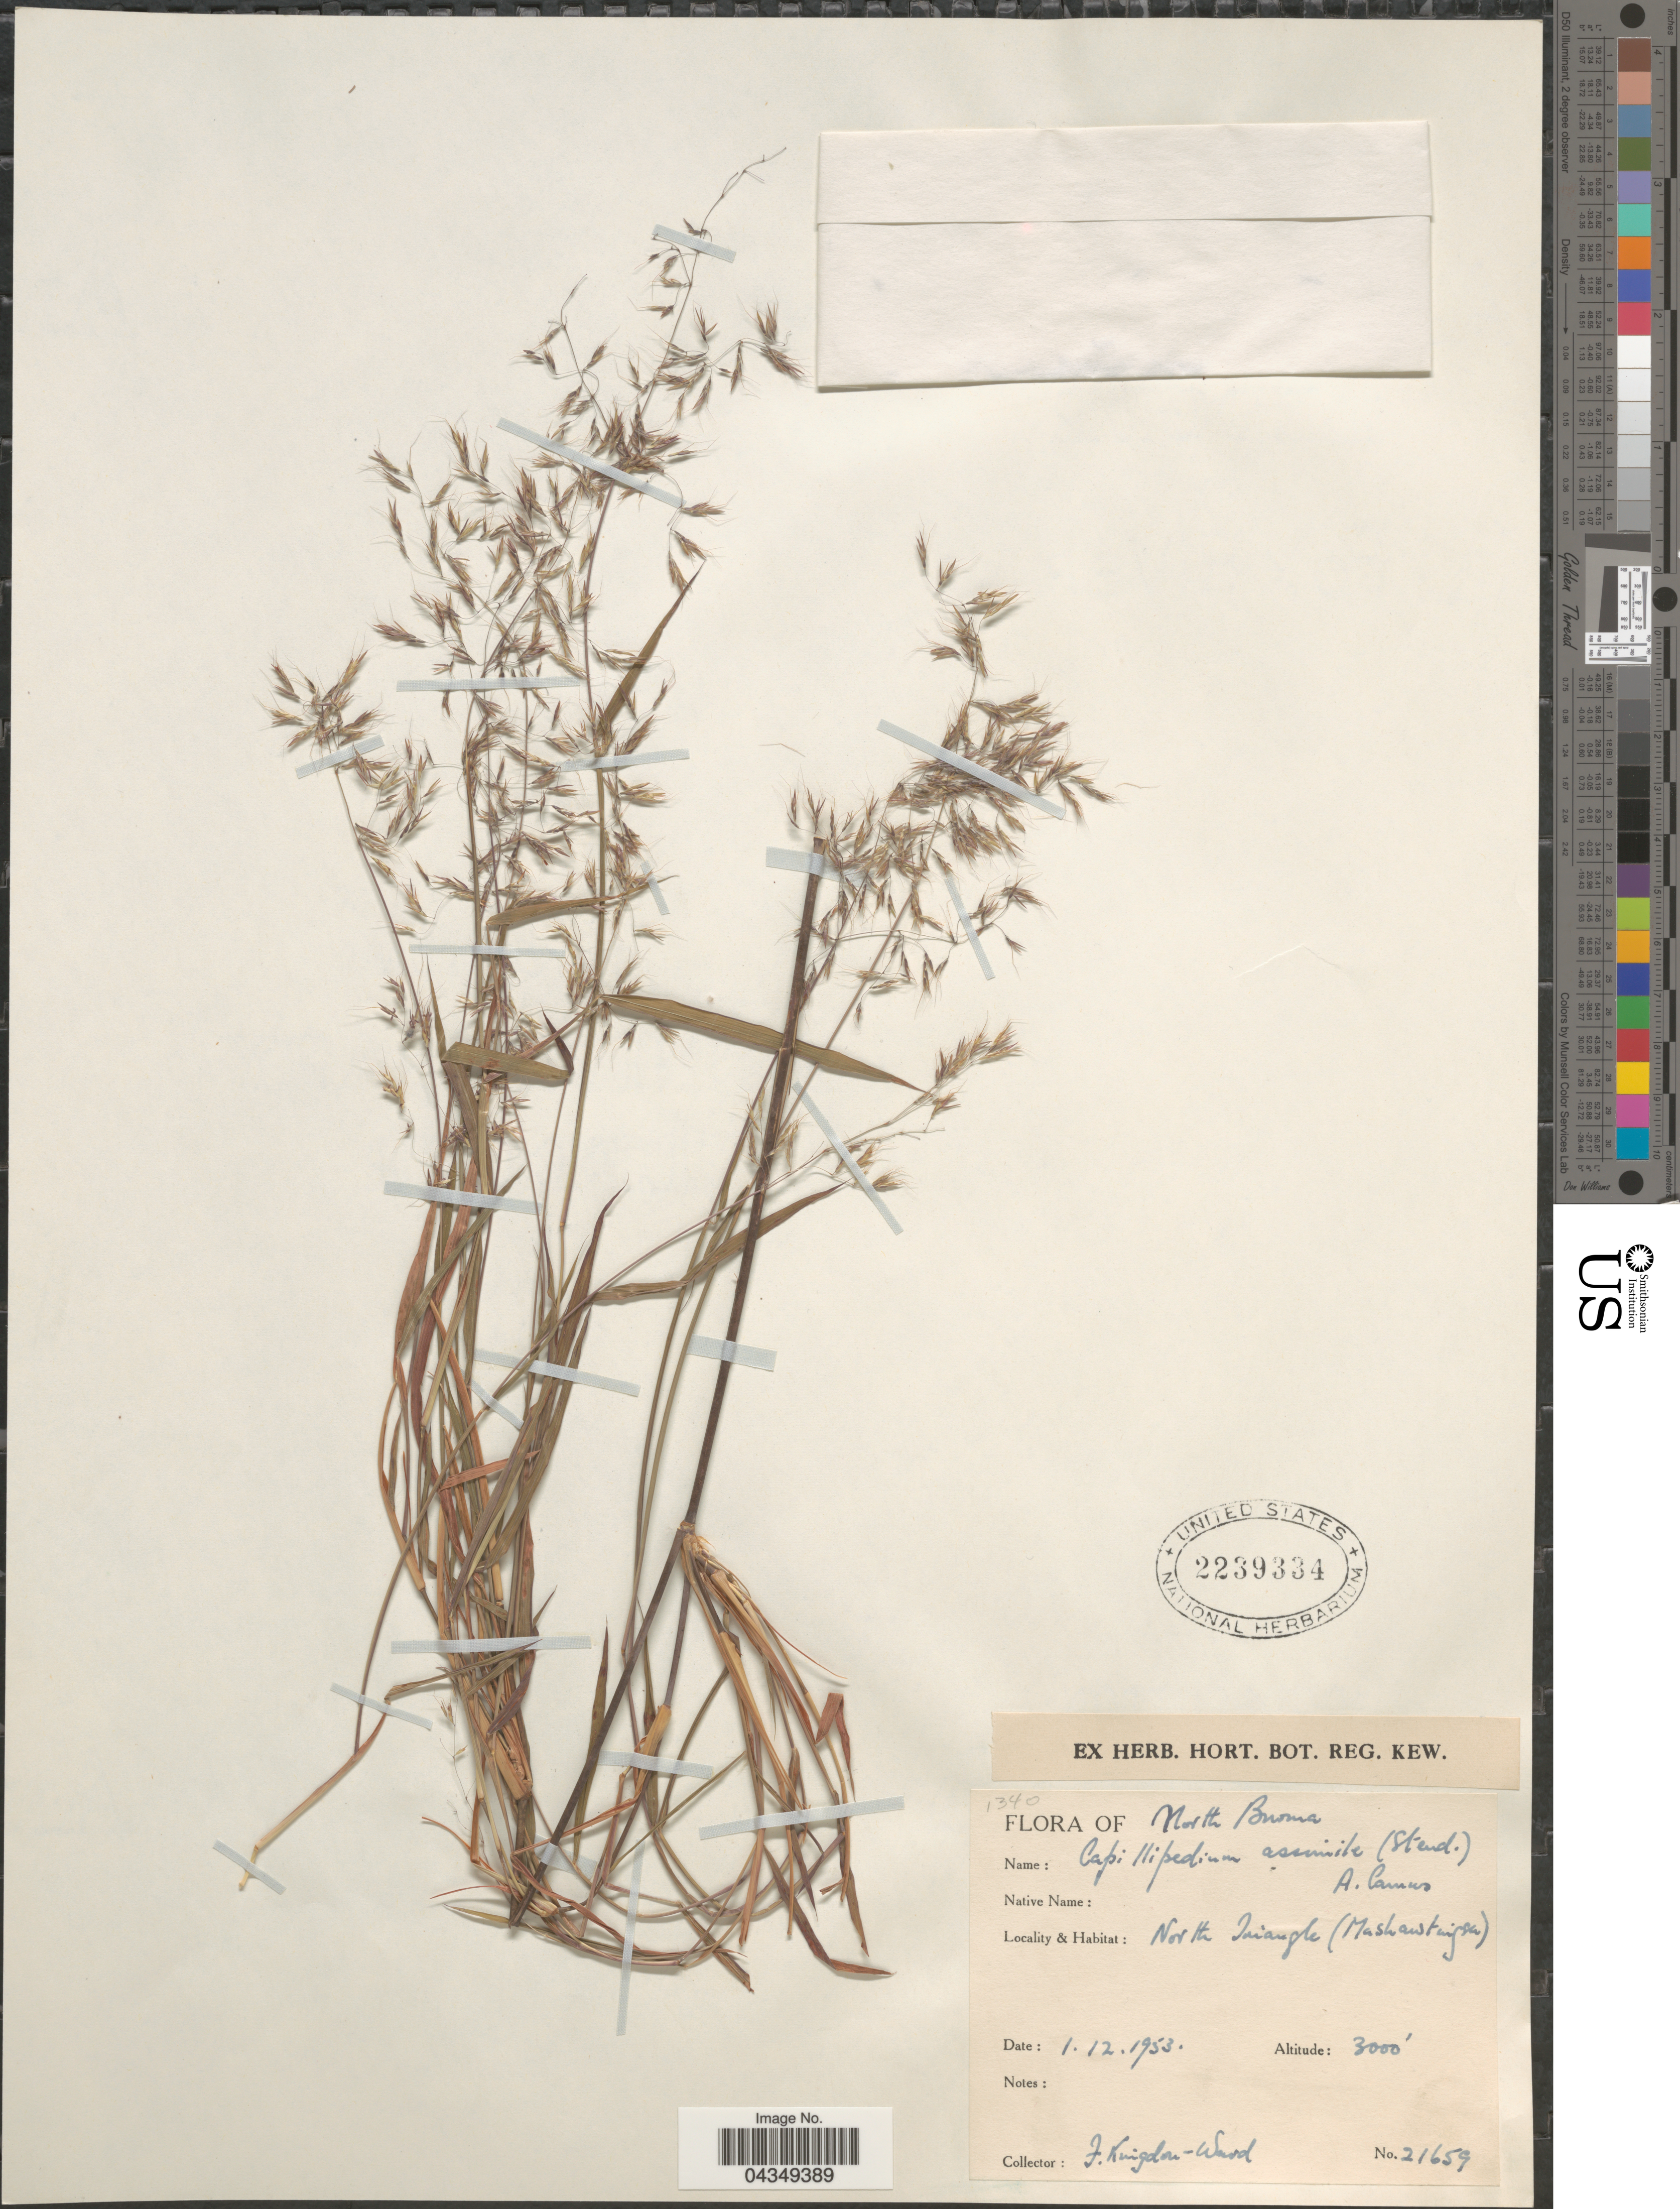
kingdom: Plantae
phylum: Tracheophyta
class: Liliopsida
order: Poales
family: Poaceae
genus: Capillipedium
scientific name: Capillipedium assimile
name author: (Steud.) A. Camus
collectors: F. Kingdon Ward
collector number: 21659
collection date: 1953-12-01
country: Myanmar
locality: North Burma. North Triangle (Mashawtingsa).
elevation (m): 914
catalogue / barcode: US 2239334